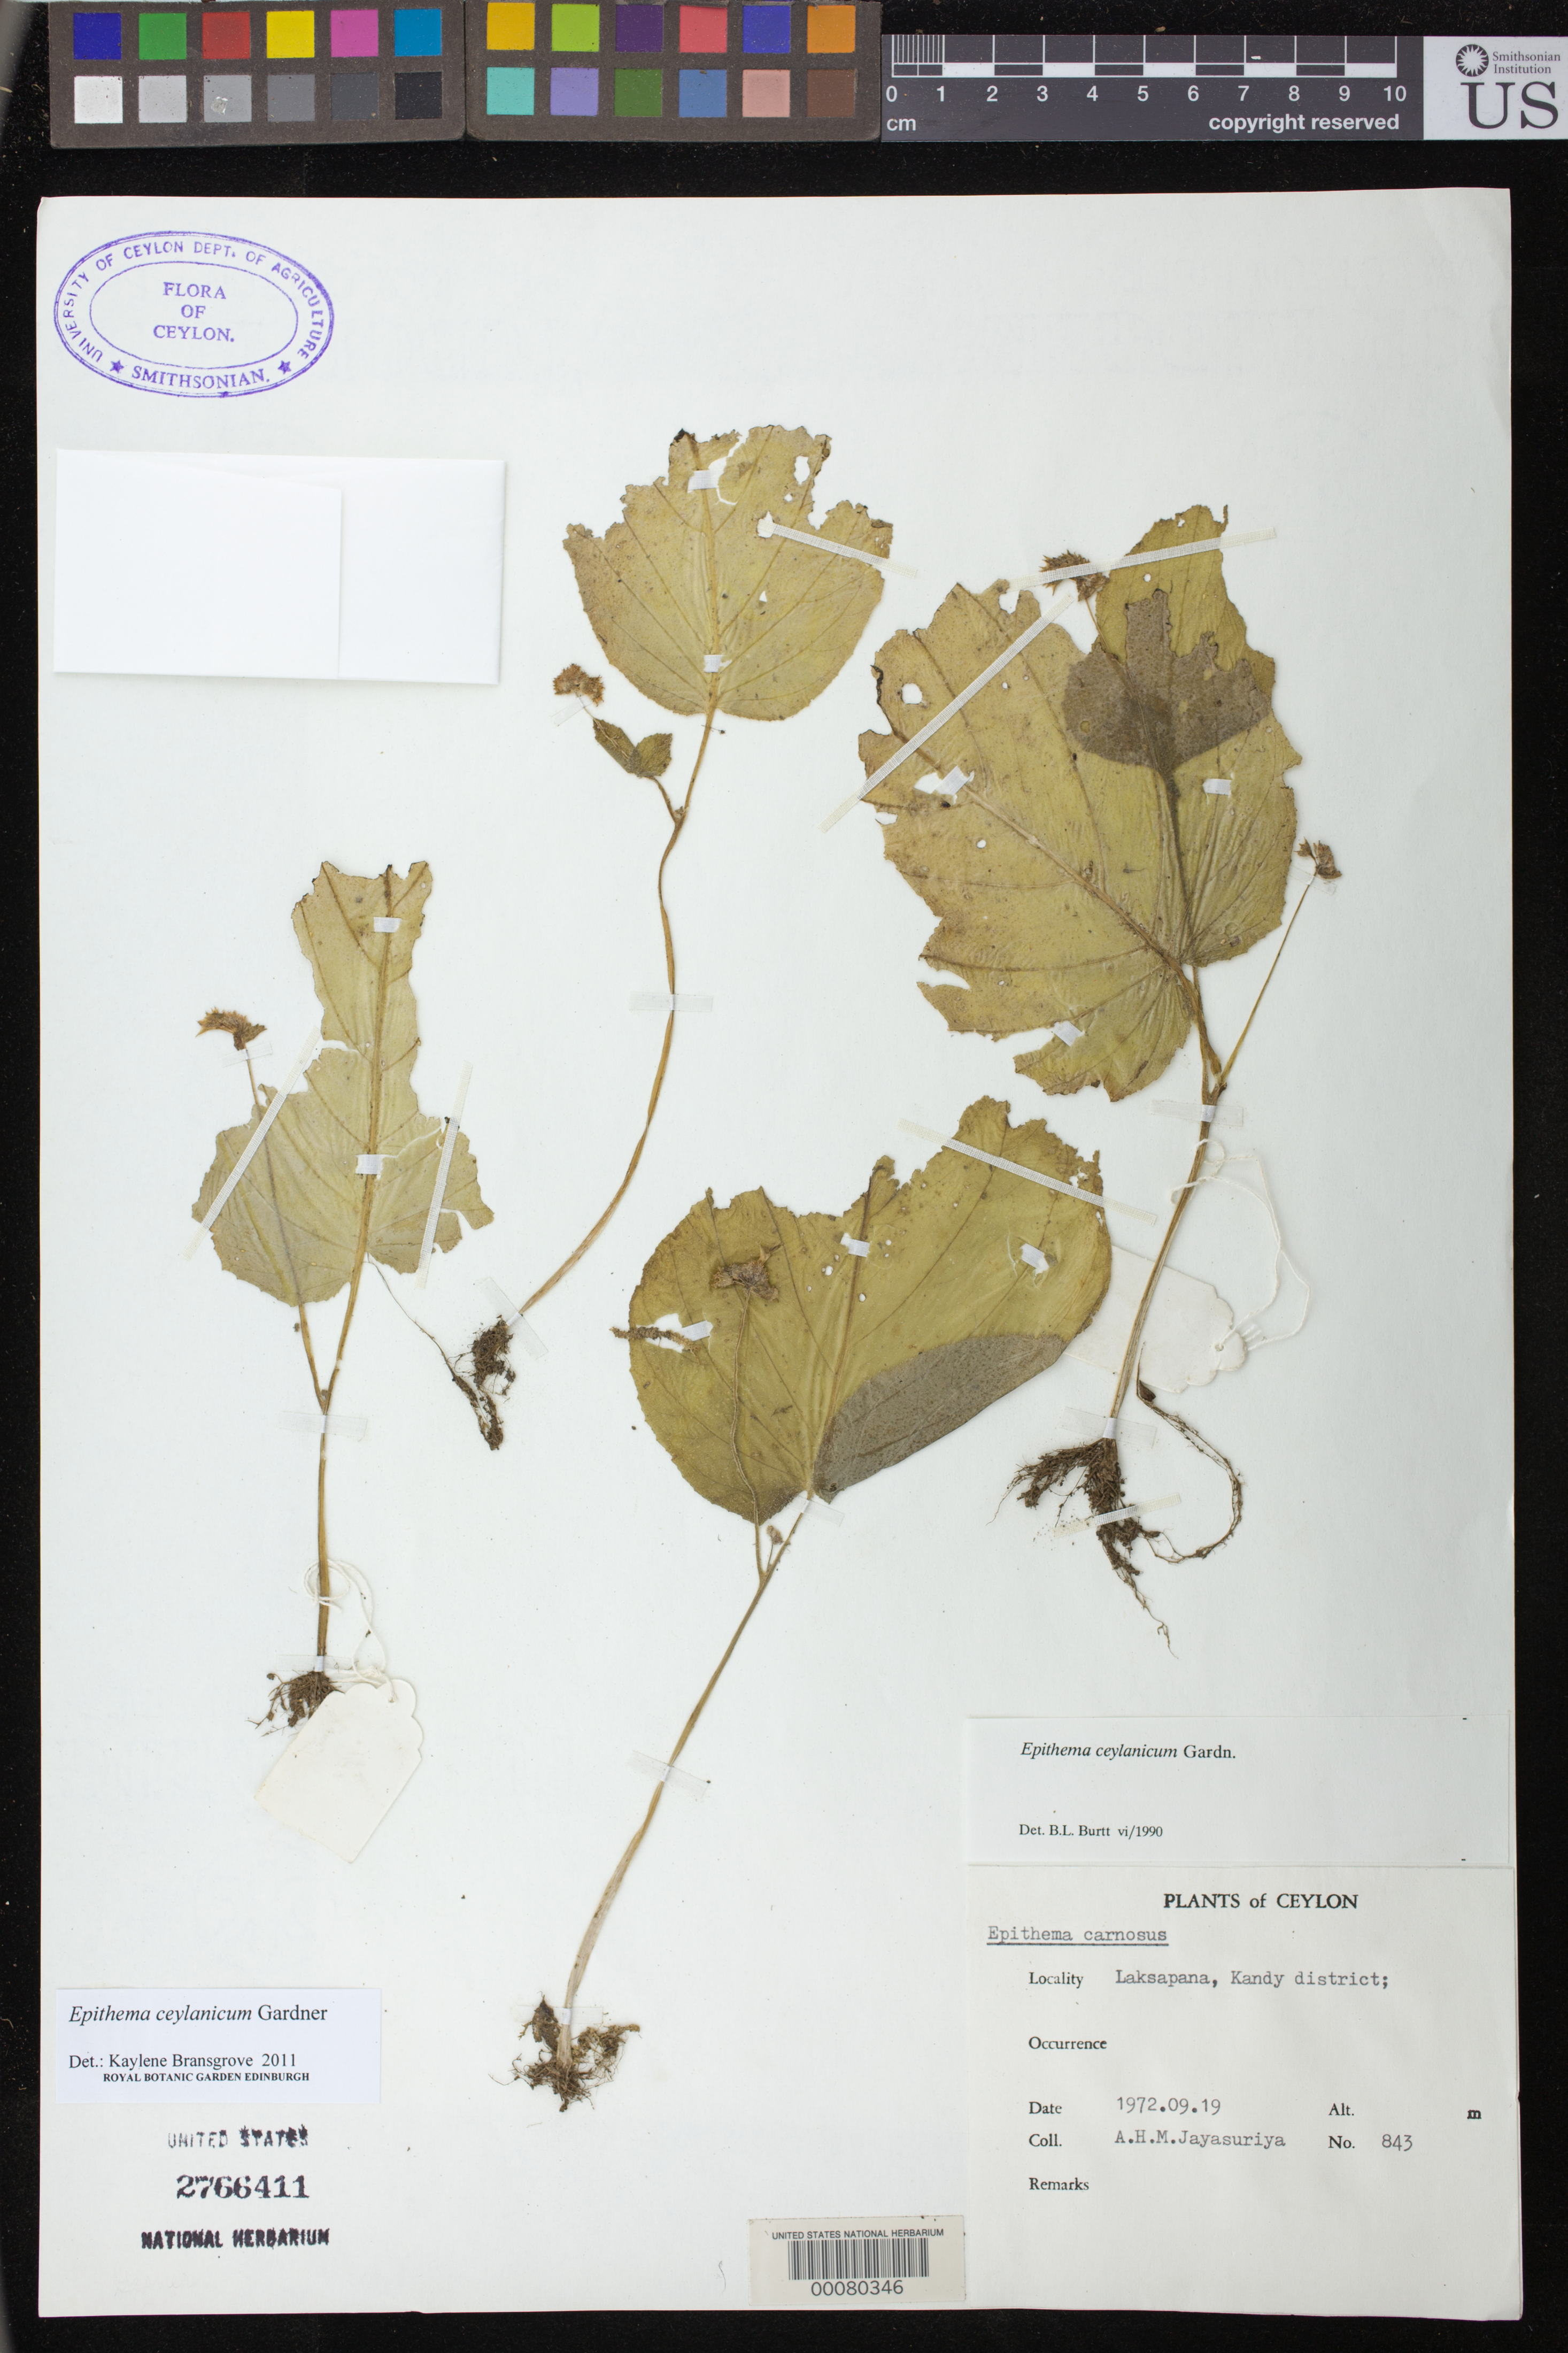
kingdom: Plantae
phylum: Tracheophyta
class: Magnoliopsida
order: Lamiales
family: Gesneriaceae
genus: Epithema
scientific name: Epithema ceylanicum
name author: Wight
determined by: Bransgrove, Kaylene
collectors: A. H. Jayasuriya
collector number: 843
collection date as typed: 19 Sep 1972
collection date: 1972-09-19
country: Sri Lanka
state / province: Central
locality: Kandy dist., Laksapana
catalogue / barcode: US 2766411